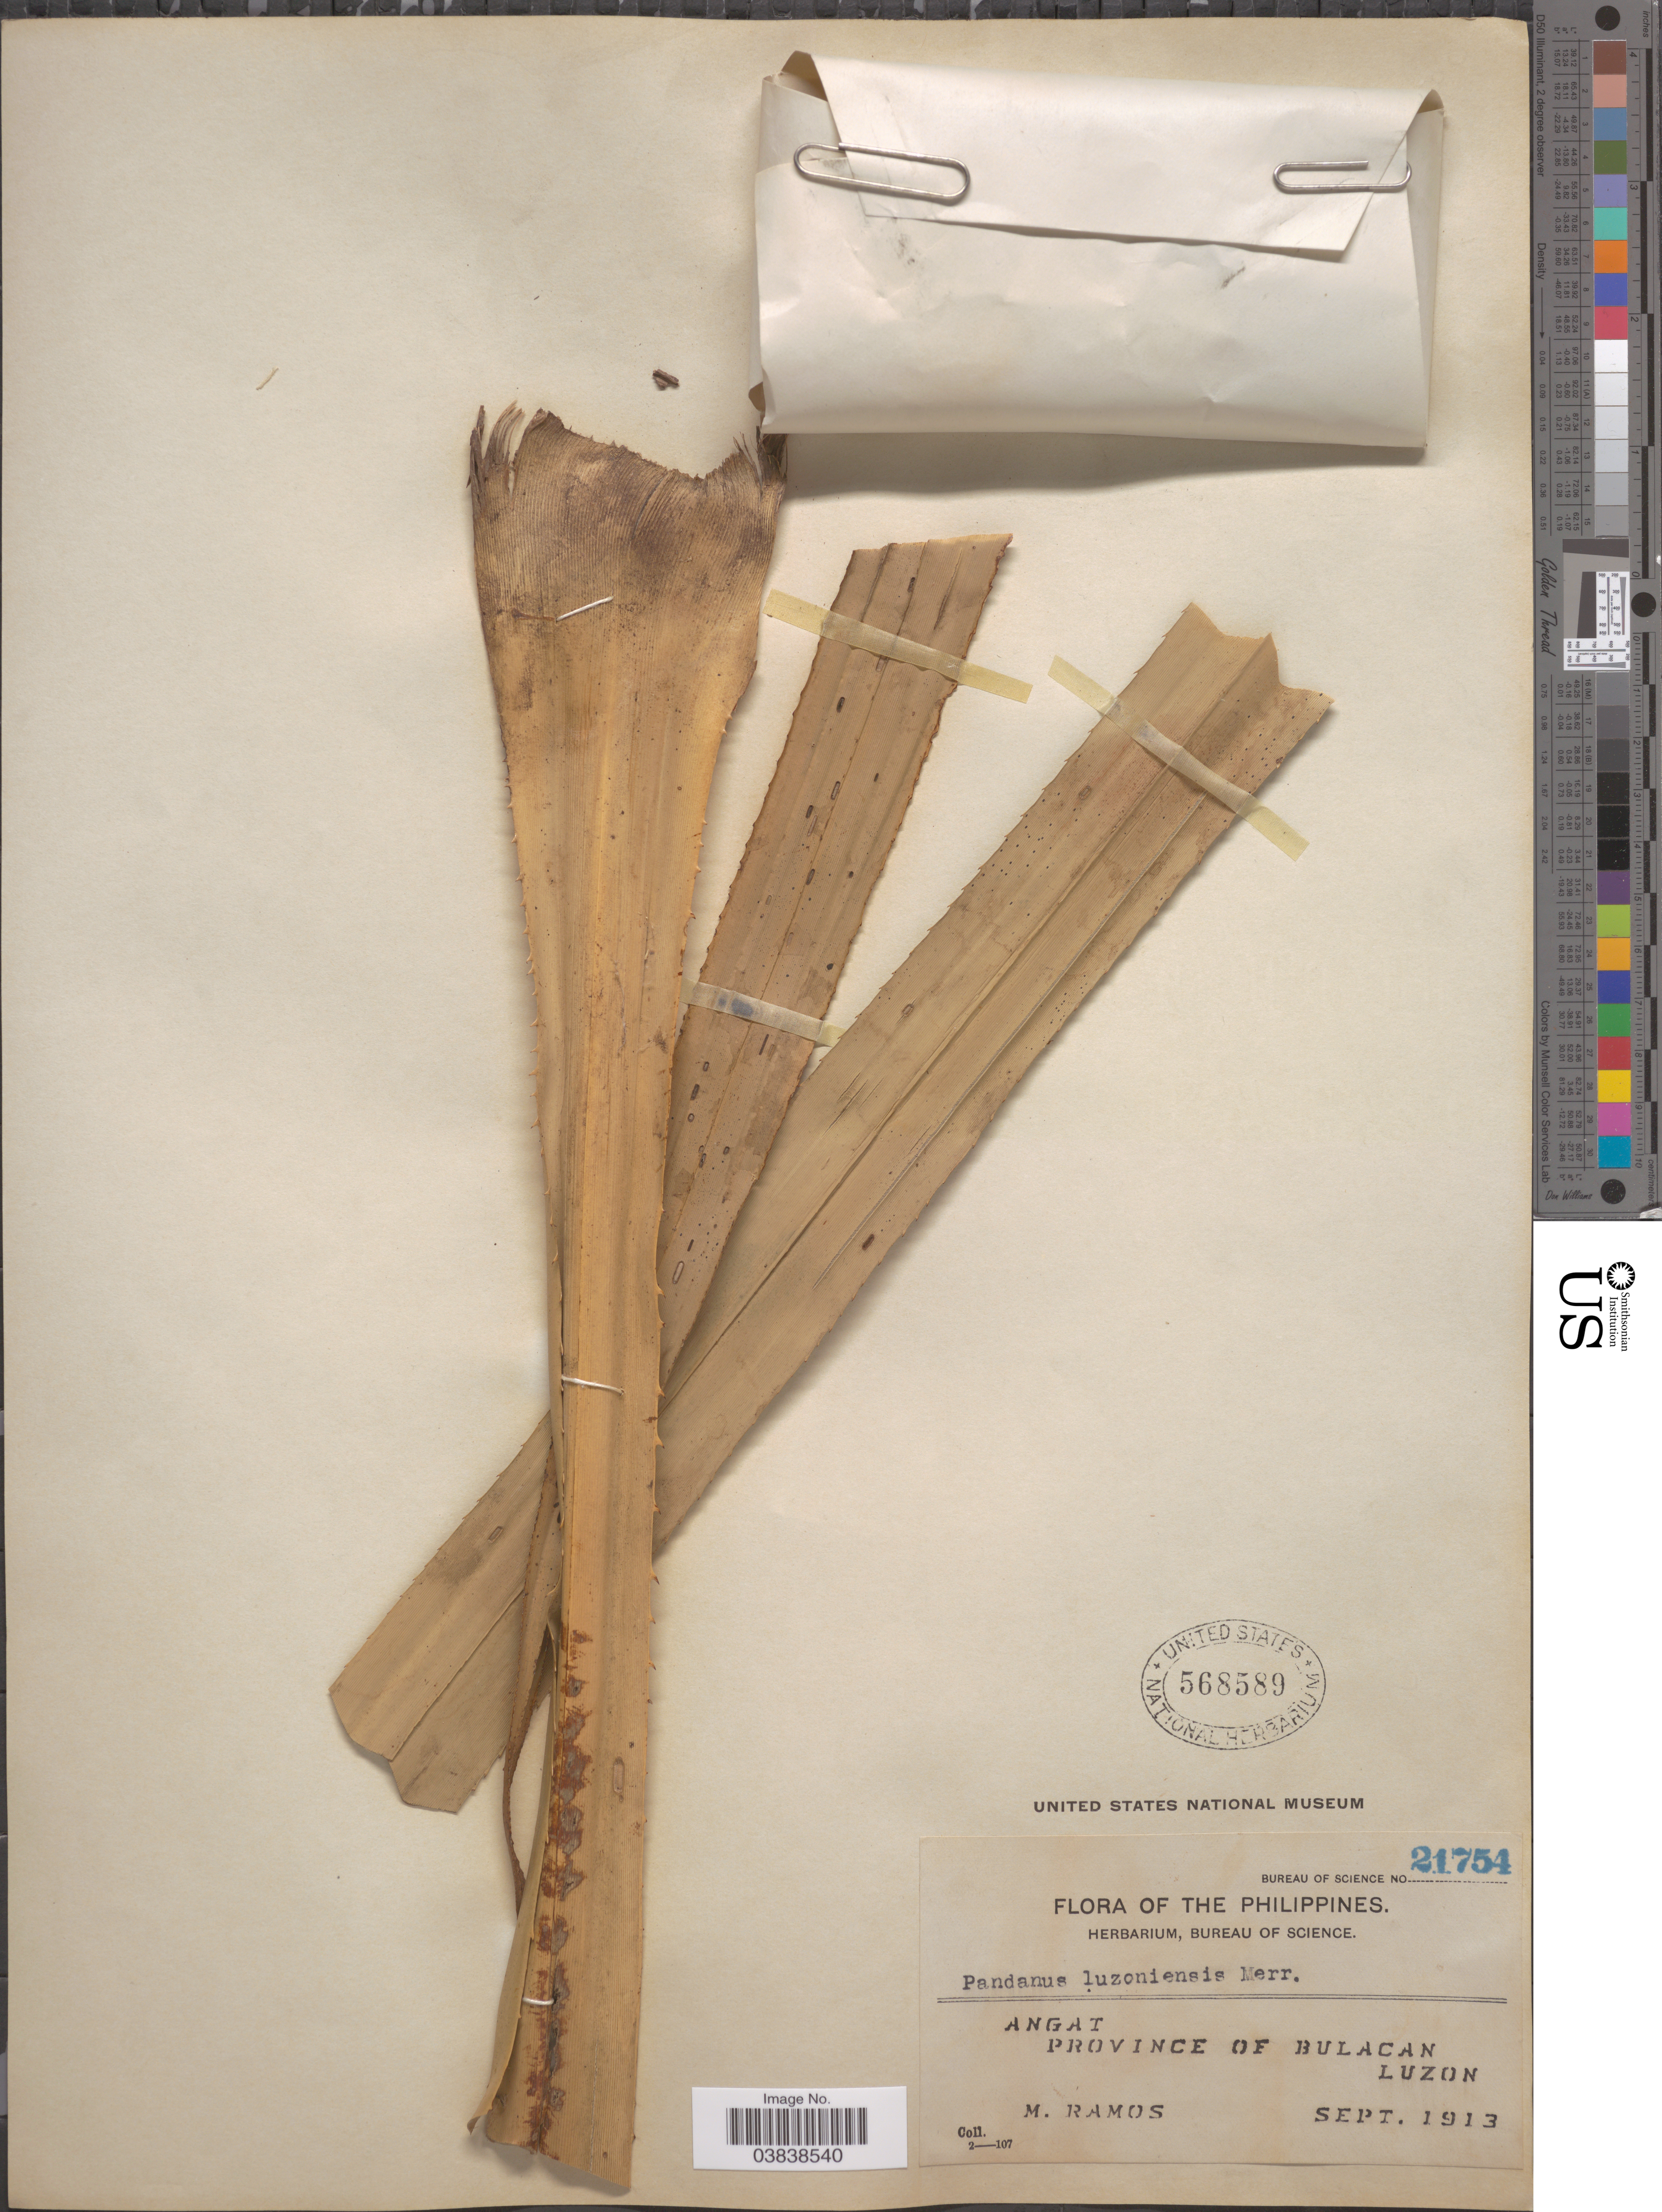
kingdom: Plantae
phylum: Tracheophyta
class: Liliopsida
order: Pandanales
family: Pandanaceae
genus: Pandanus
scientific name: Pandanus luzonensis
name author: Merr.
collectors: M. Ramos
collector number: Bureau of Science 21754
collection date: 1913-09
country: Philippines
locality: Angat, Province of Bulacan, Luzon.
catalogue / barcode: US 568589